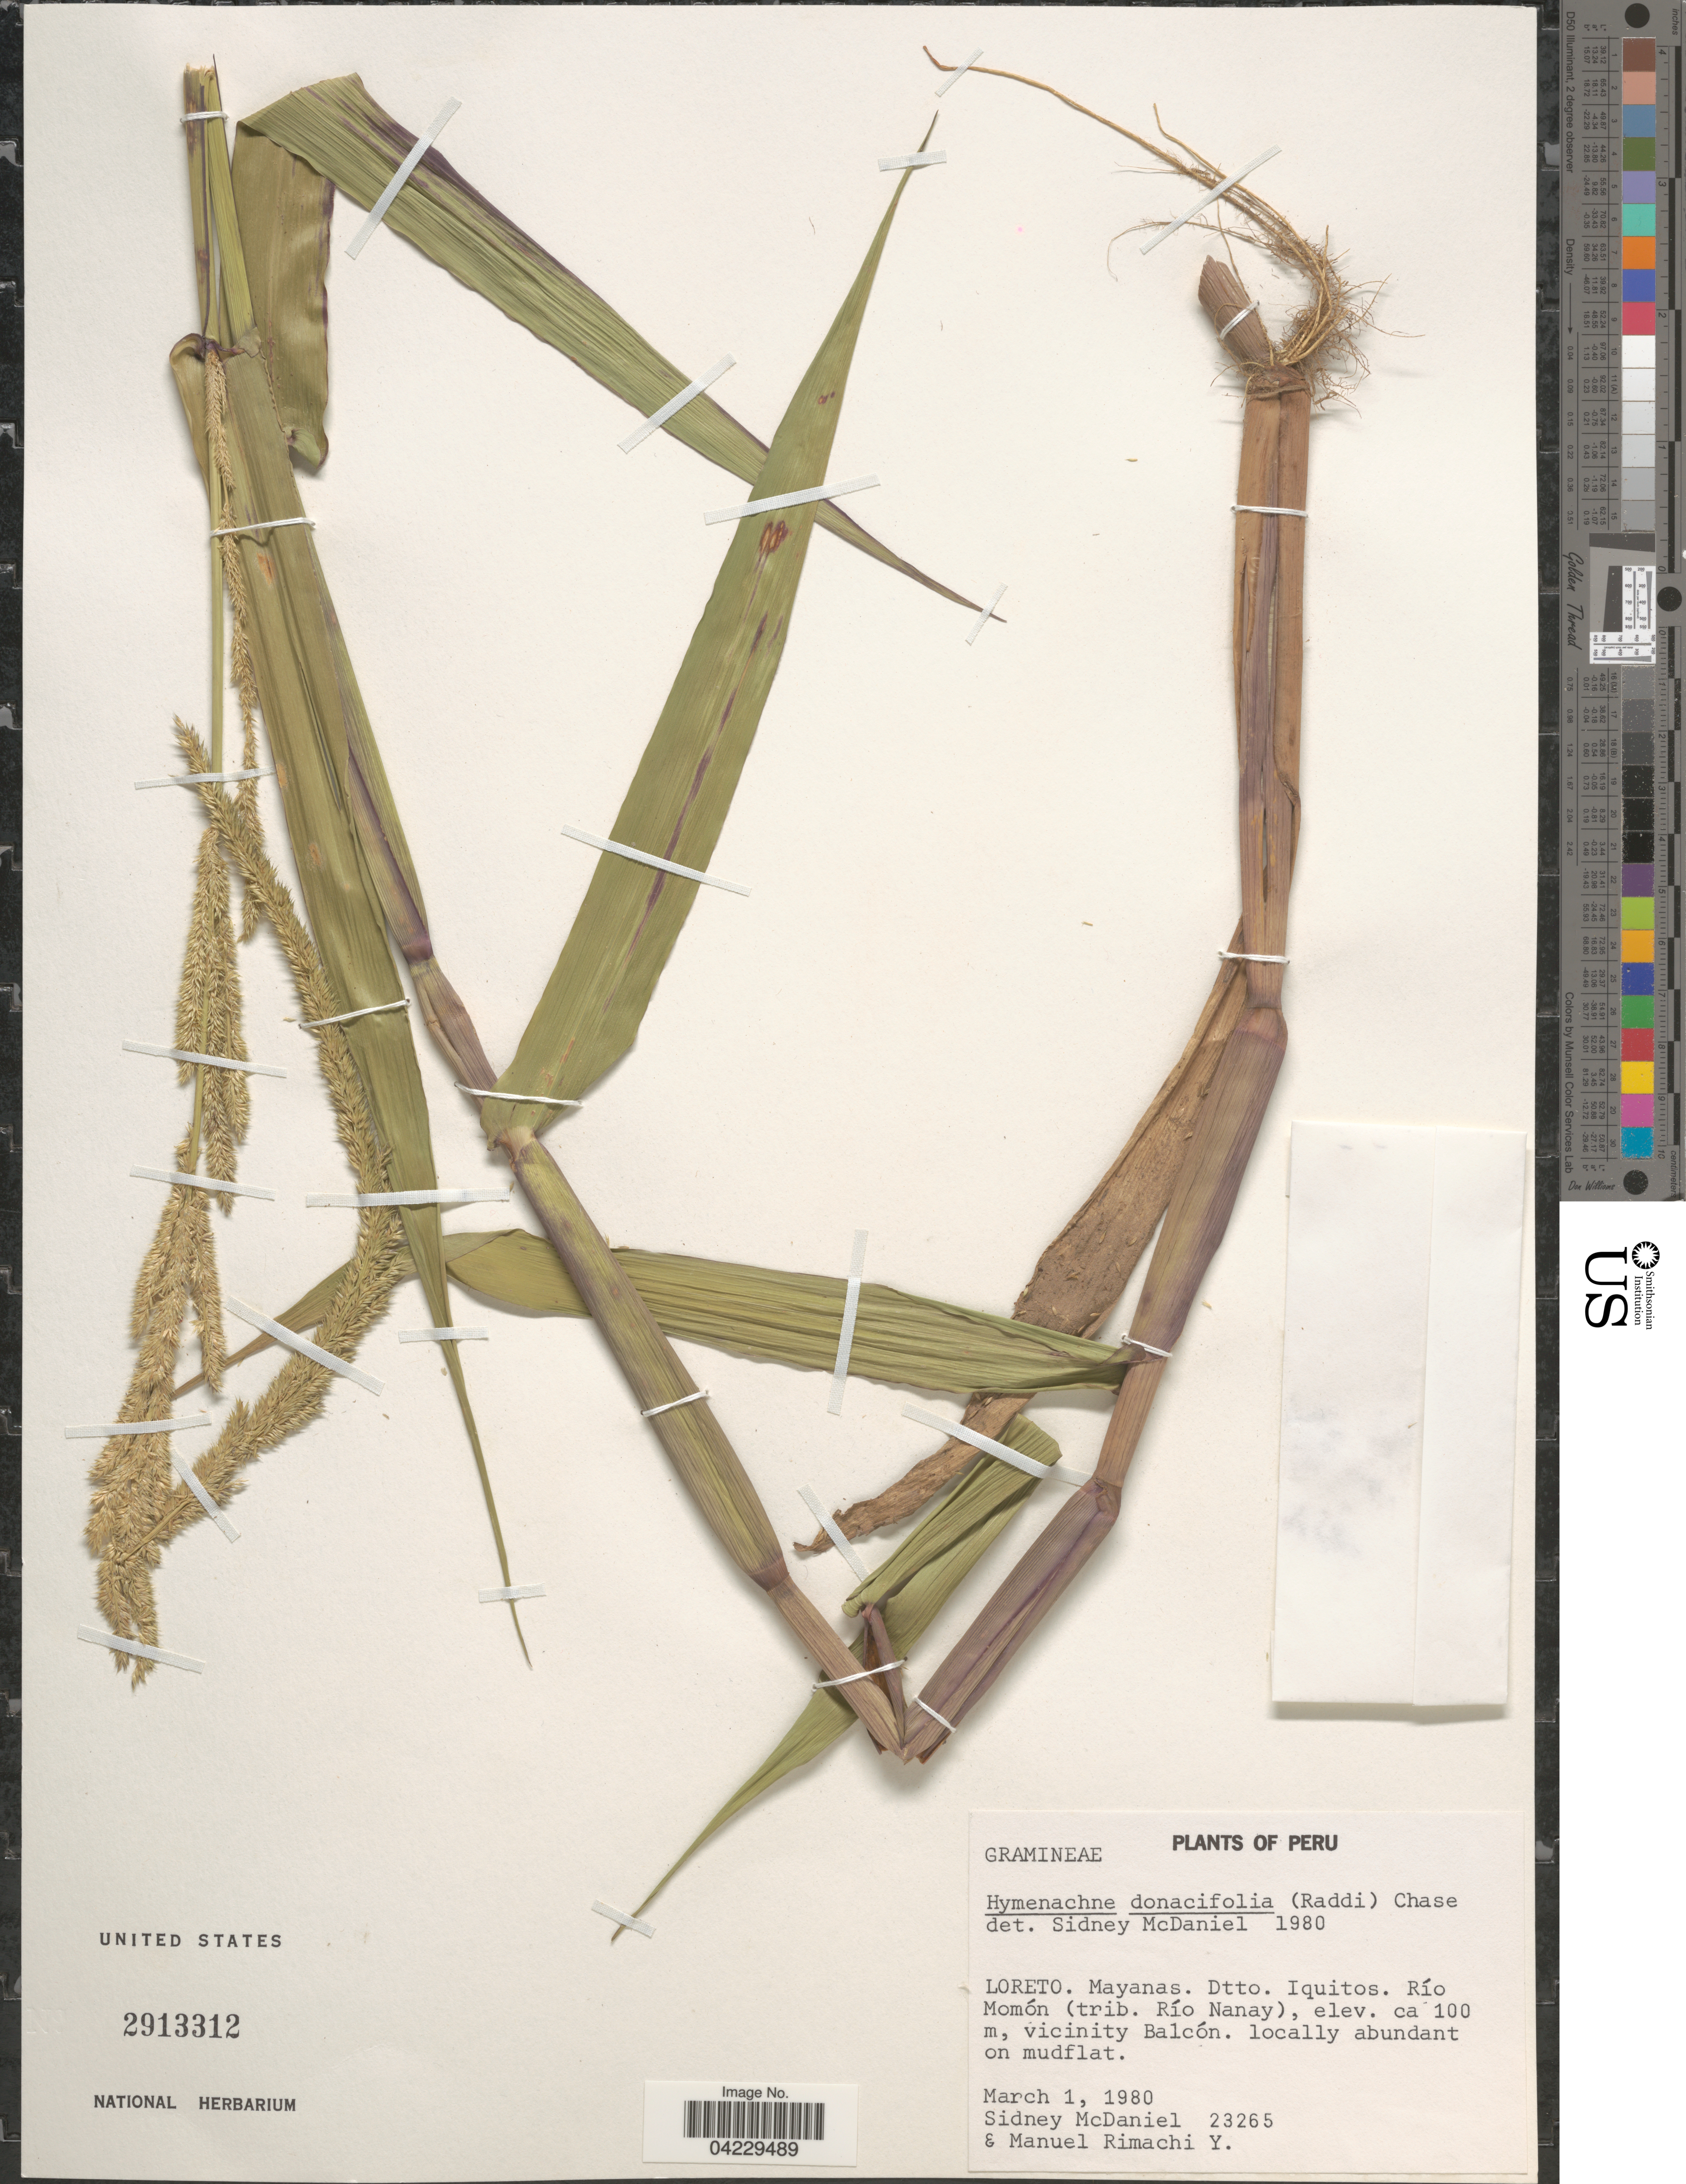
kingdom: Plantae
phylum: Tracheophyta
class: Liliopsida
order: Poales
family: Poaceae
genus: Hymenachne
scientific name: Hymenachne donacifolia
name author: (Raddi) Chase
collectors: S. McDaniel & M. Rimachi Y.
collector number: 23265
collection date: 1980-03-01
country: Peru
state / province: Loreto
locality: Mayanas. Dtto. Iquitos. Río Momón (trib. Río Nanay), vicinity Balcón.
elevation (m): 100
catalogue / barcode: US 2913312